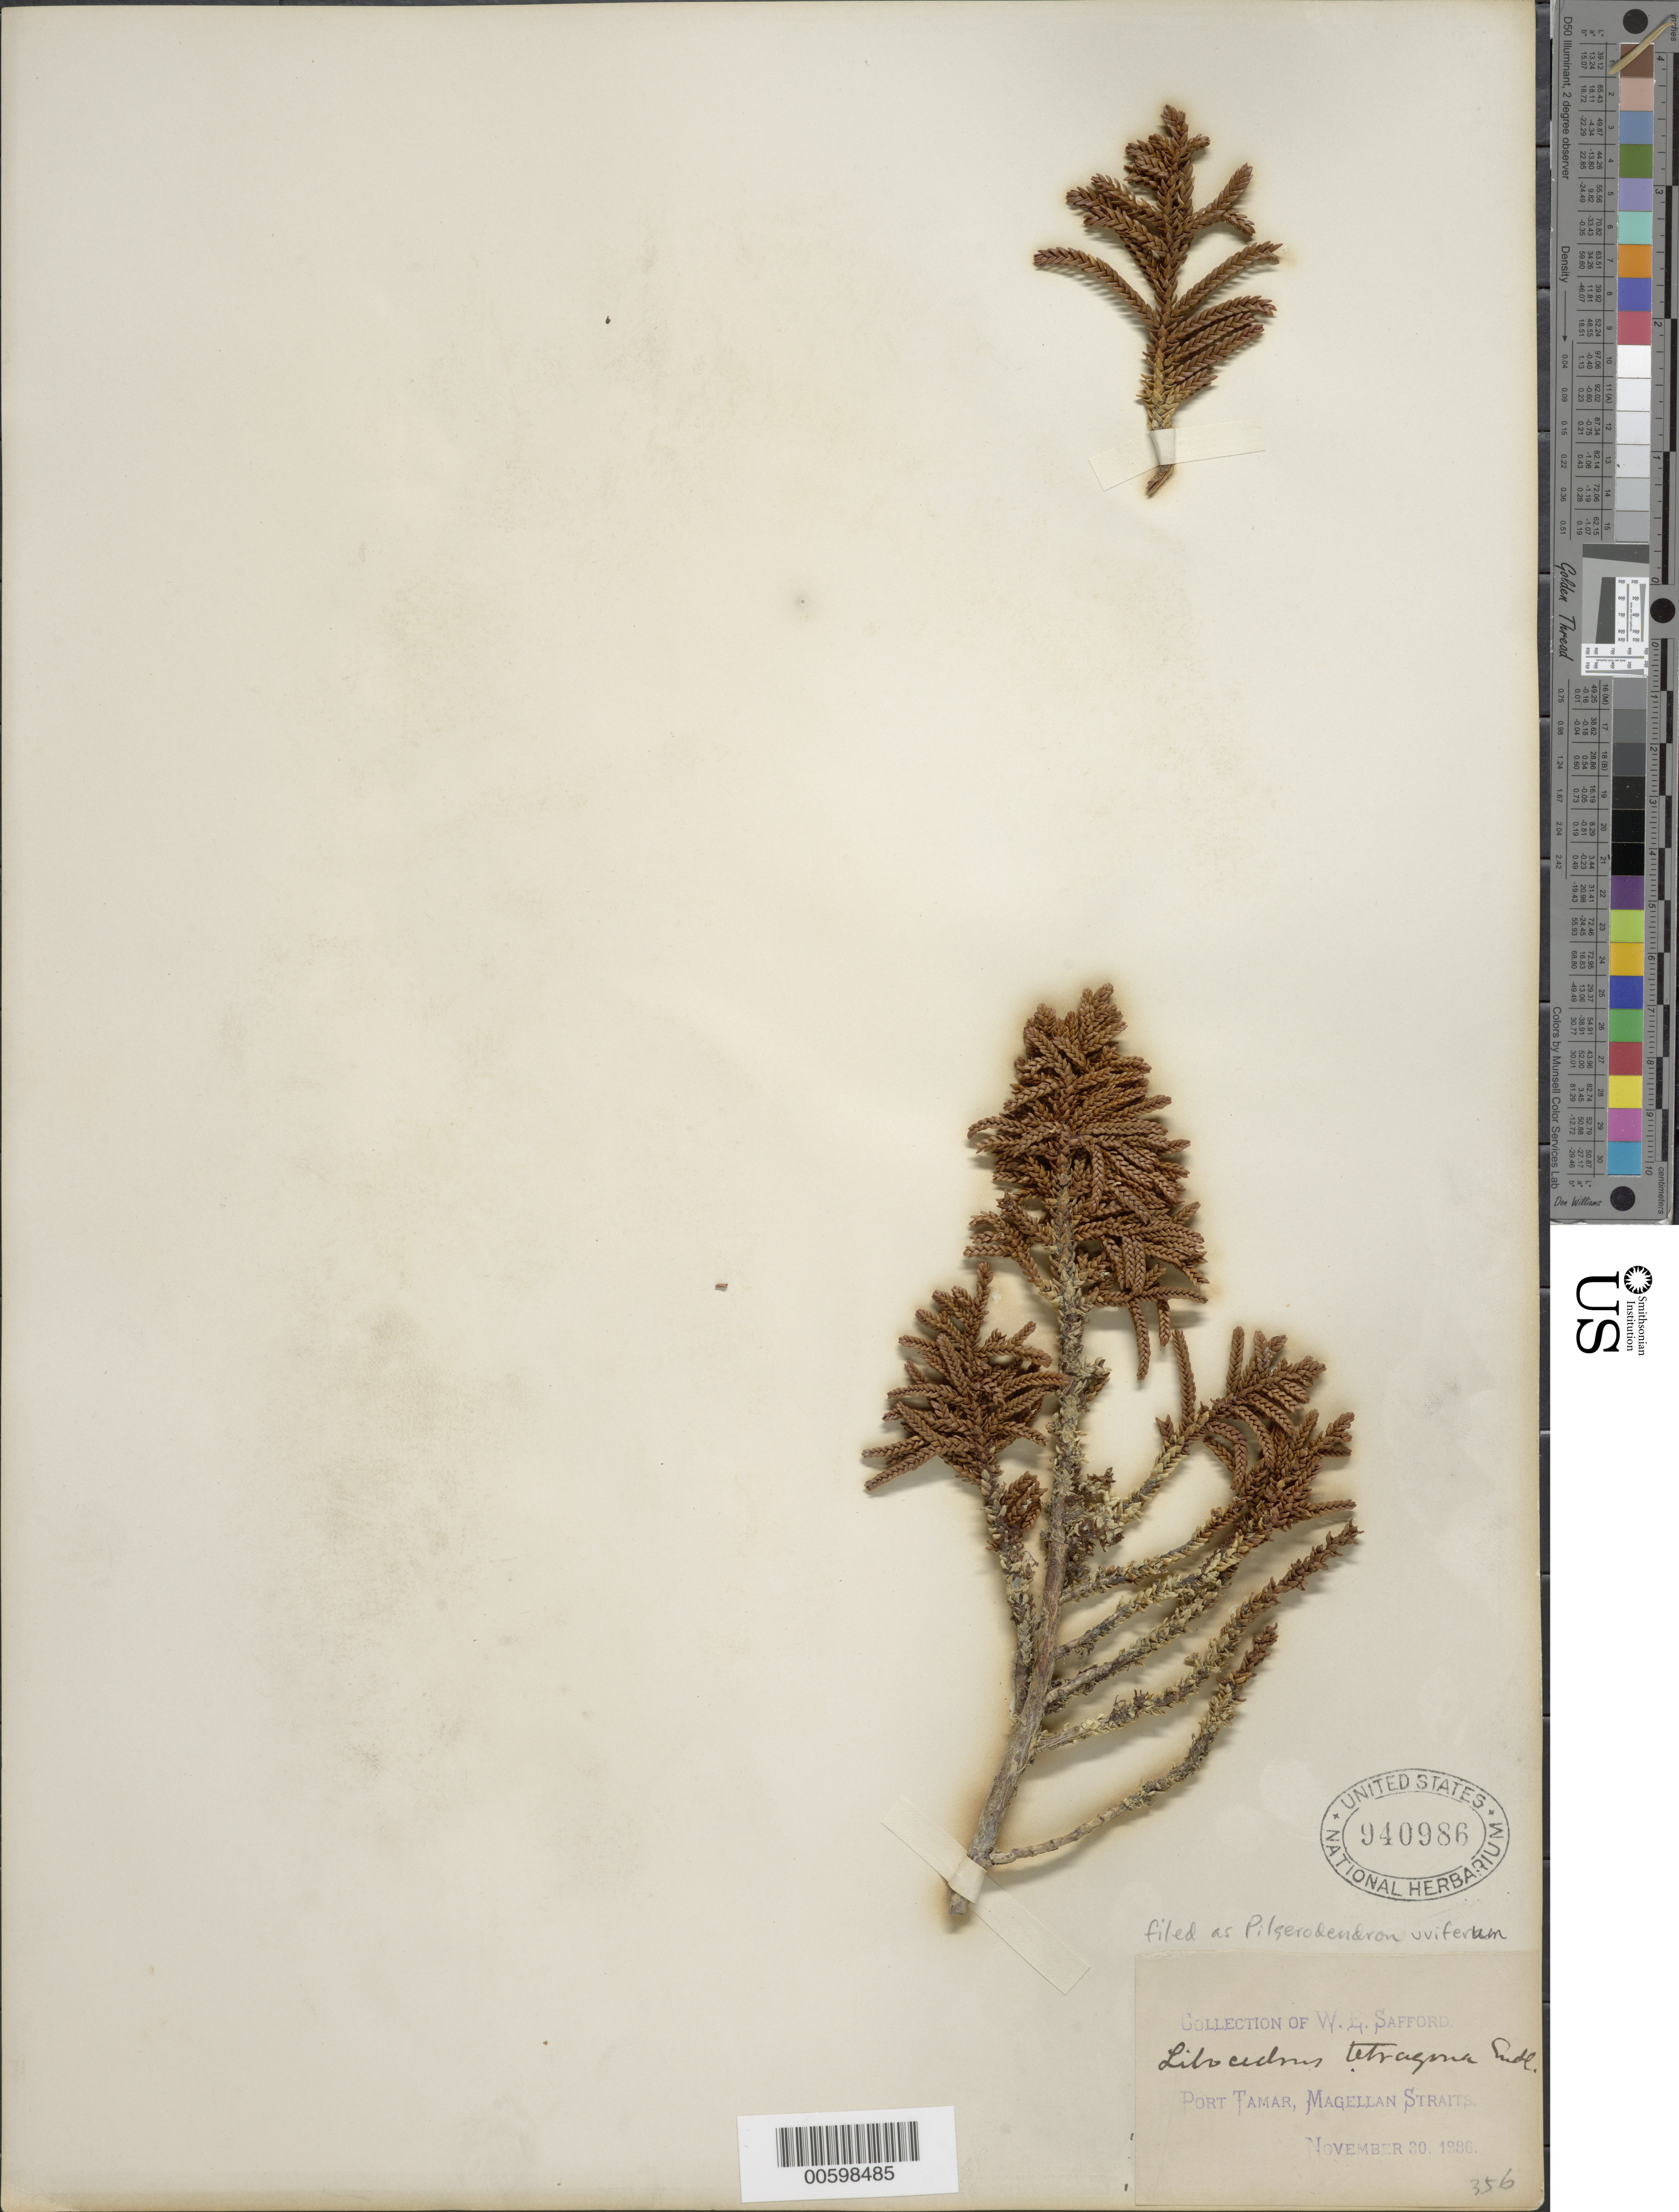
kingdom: Plantae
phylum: Tracheophyta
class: Pinopsida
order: Pinales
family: Cupressaceae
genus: Pilgerodendron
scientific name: Pilgerodendron uviferum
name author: Florin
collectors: W. E. Safford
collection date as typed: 30 Nov 1886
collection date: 1886-11-30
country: Chile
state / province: Magallanes y de la Antártica Chilena (XII)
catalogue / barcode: US 940986